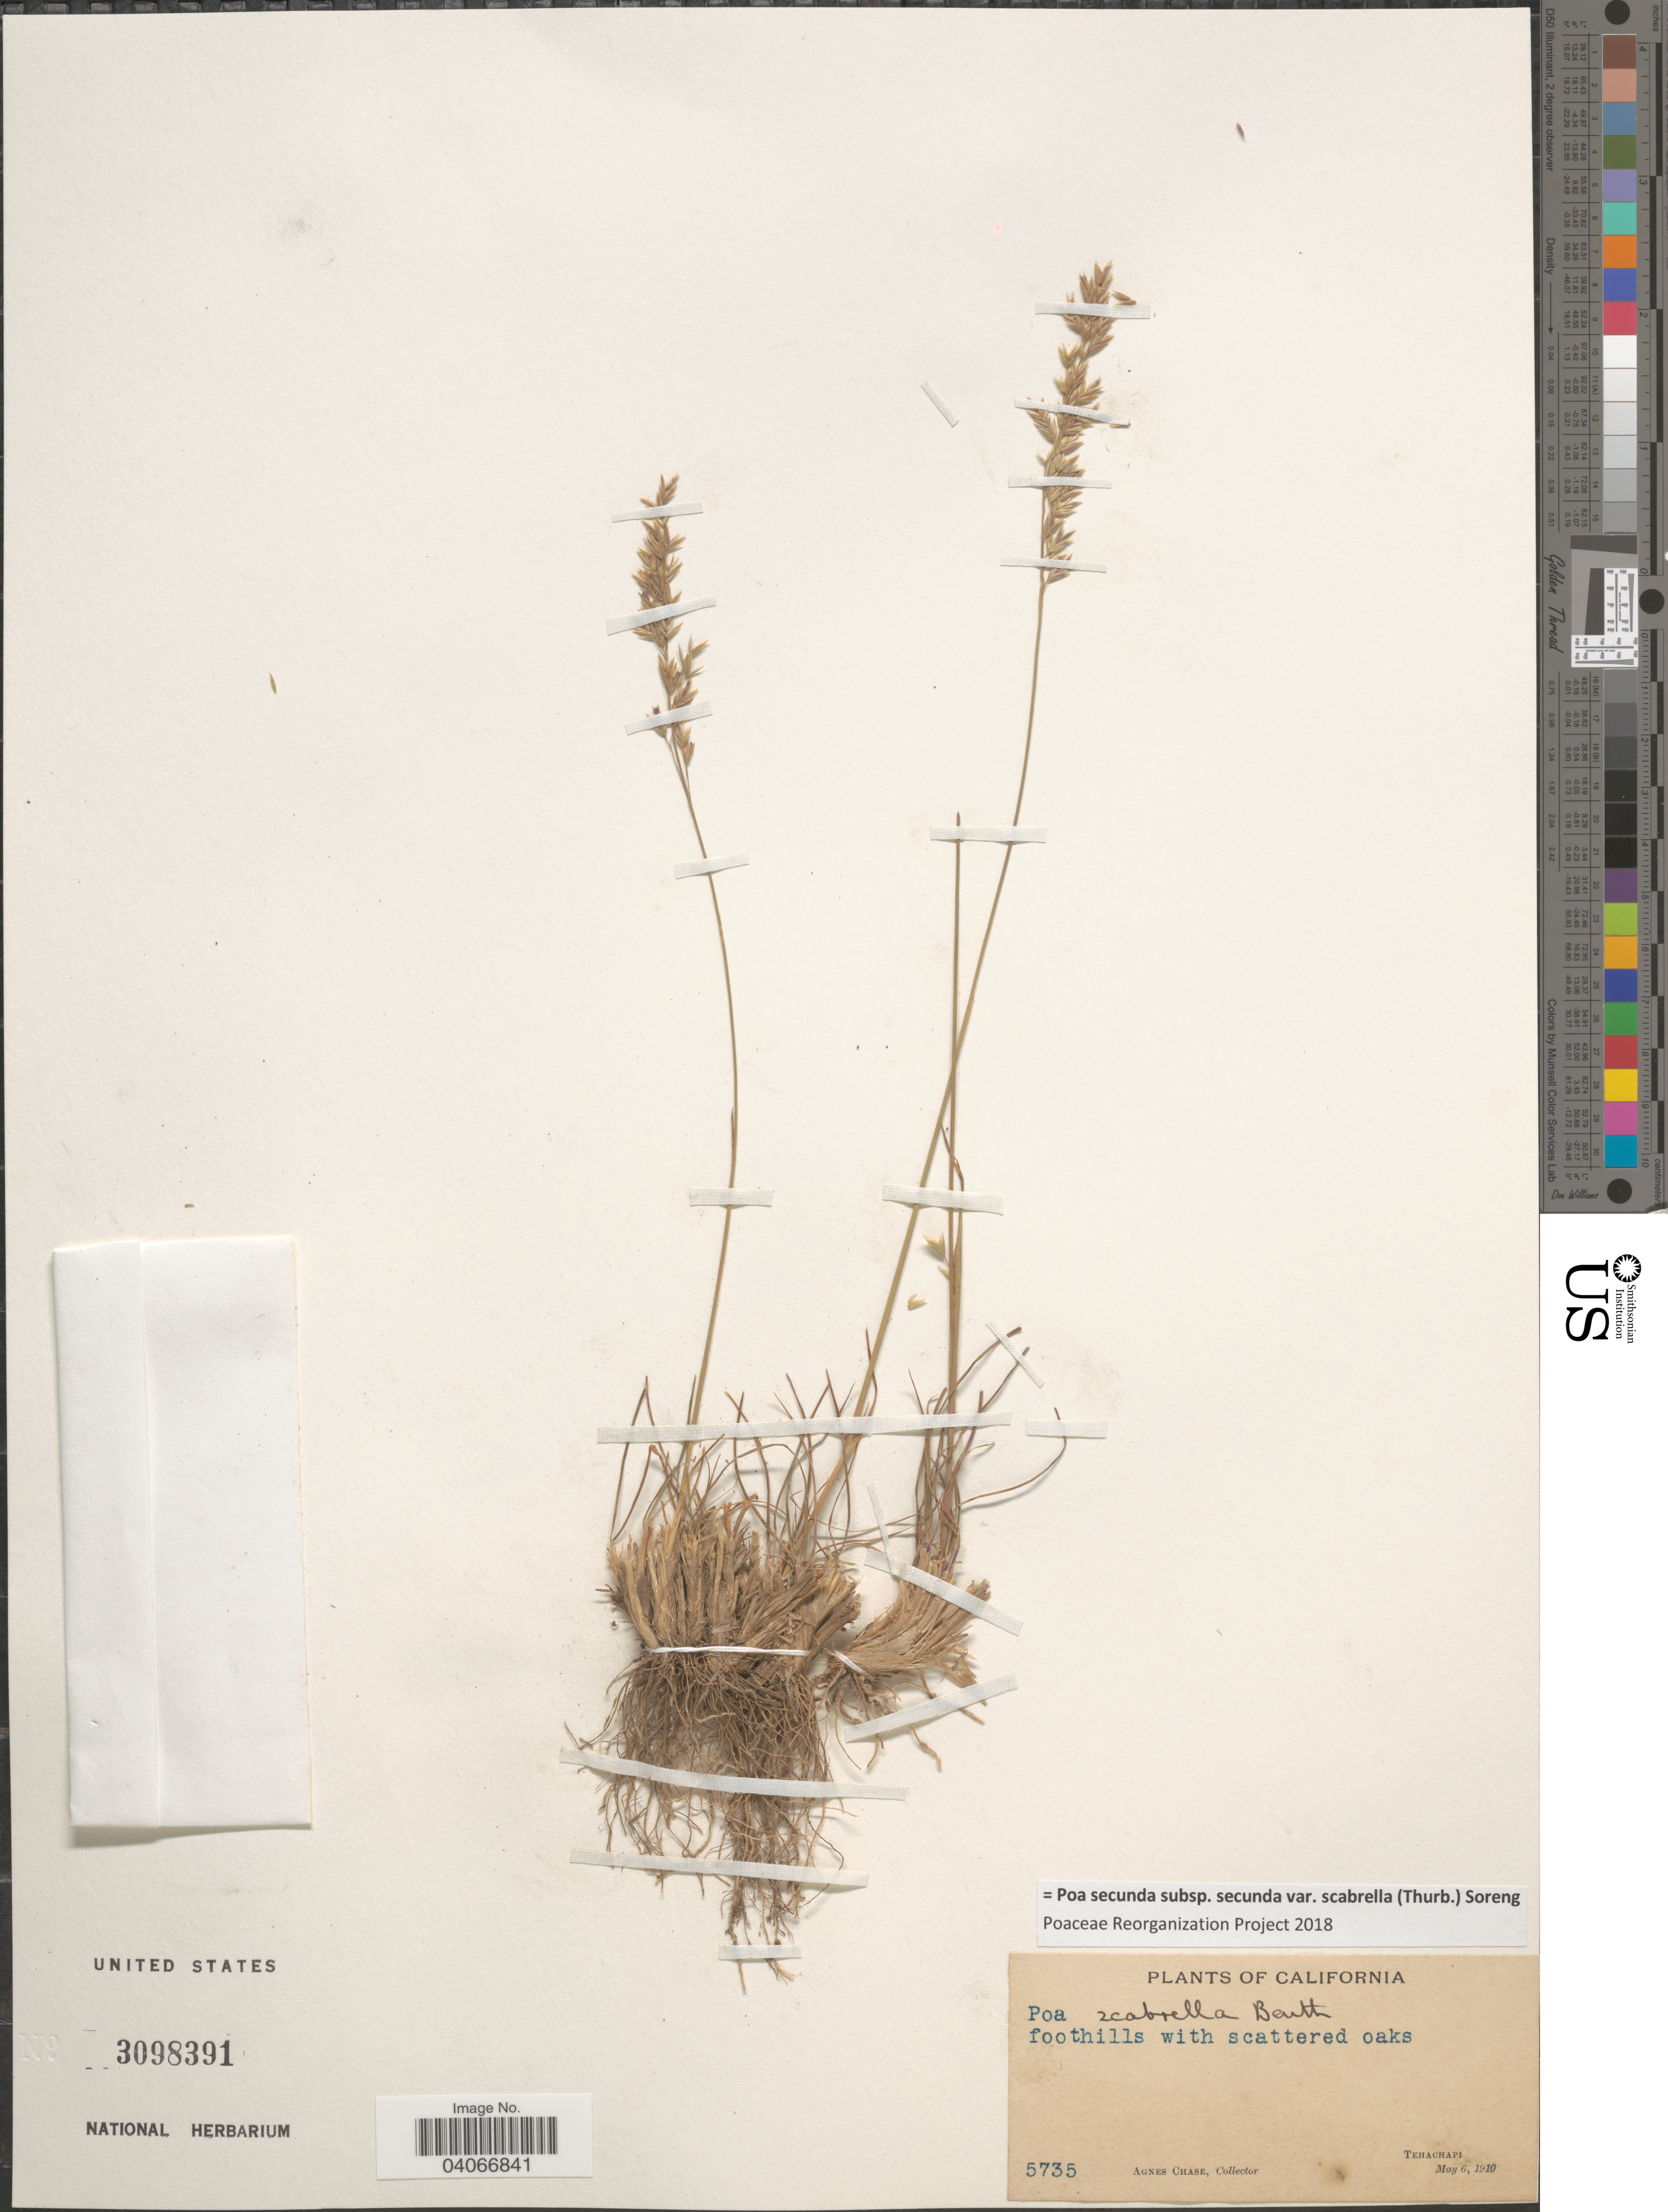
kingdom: Plantae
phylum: Tracheophyta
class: Liliopsida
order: Poales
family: Poaceae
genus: Poa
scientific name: Poa secunda subsp. secunda var. scabrella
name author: (Thurb.) Soreng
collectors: A. Chase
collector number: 5735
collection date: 1910-05-06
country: United States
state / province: California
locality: Tehachapi.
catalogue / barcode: US 3098391